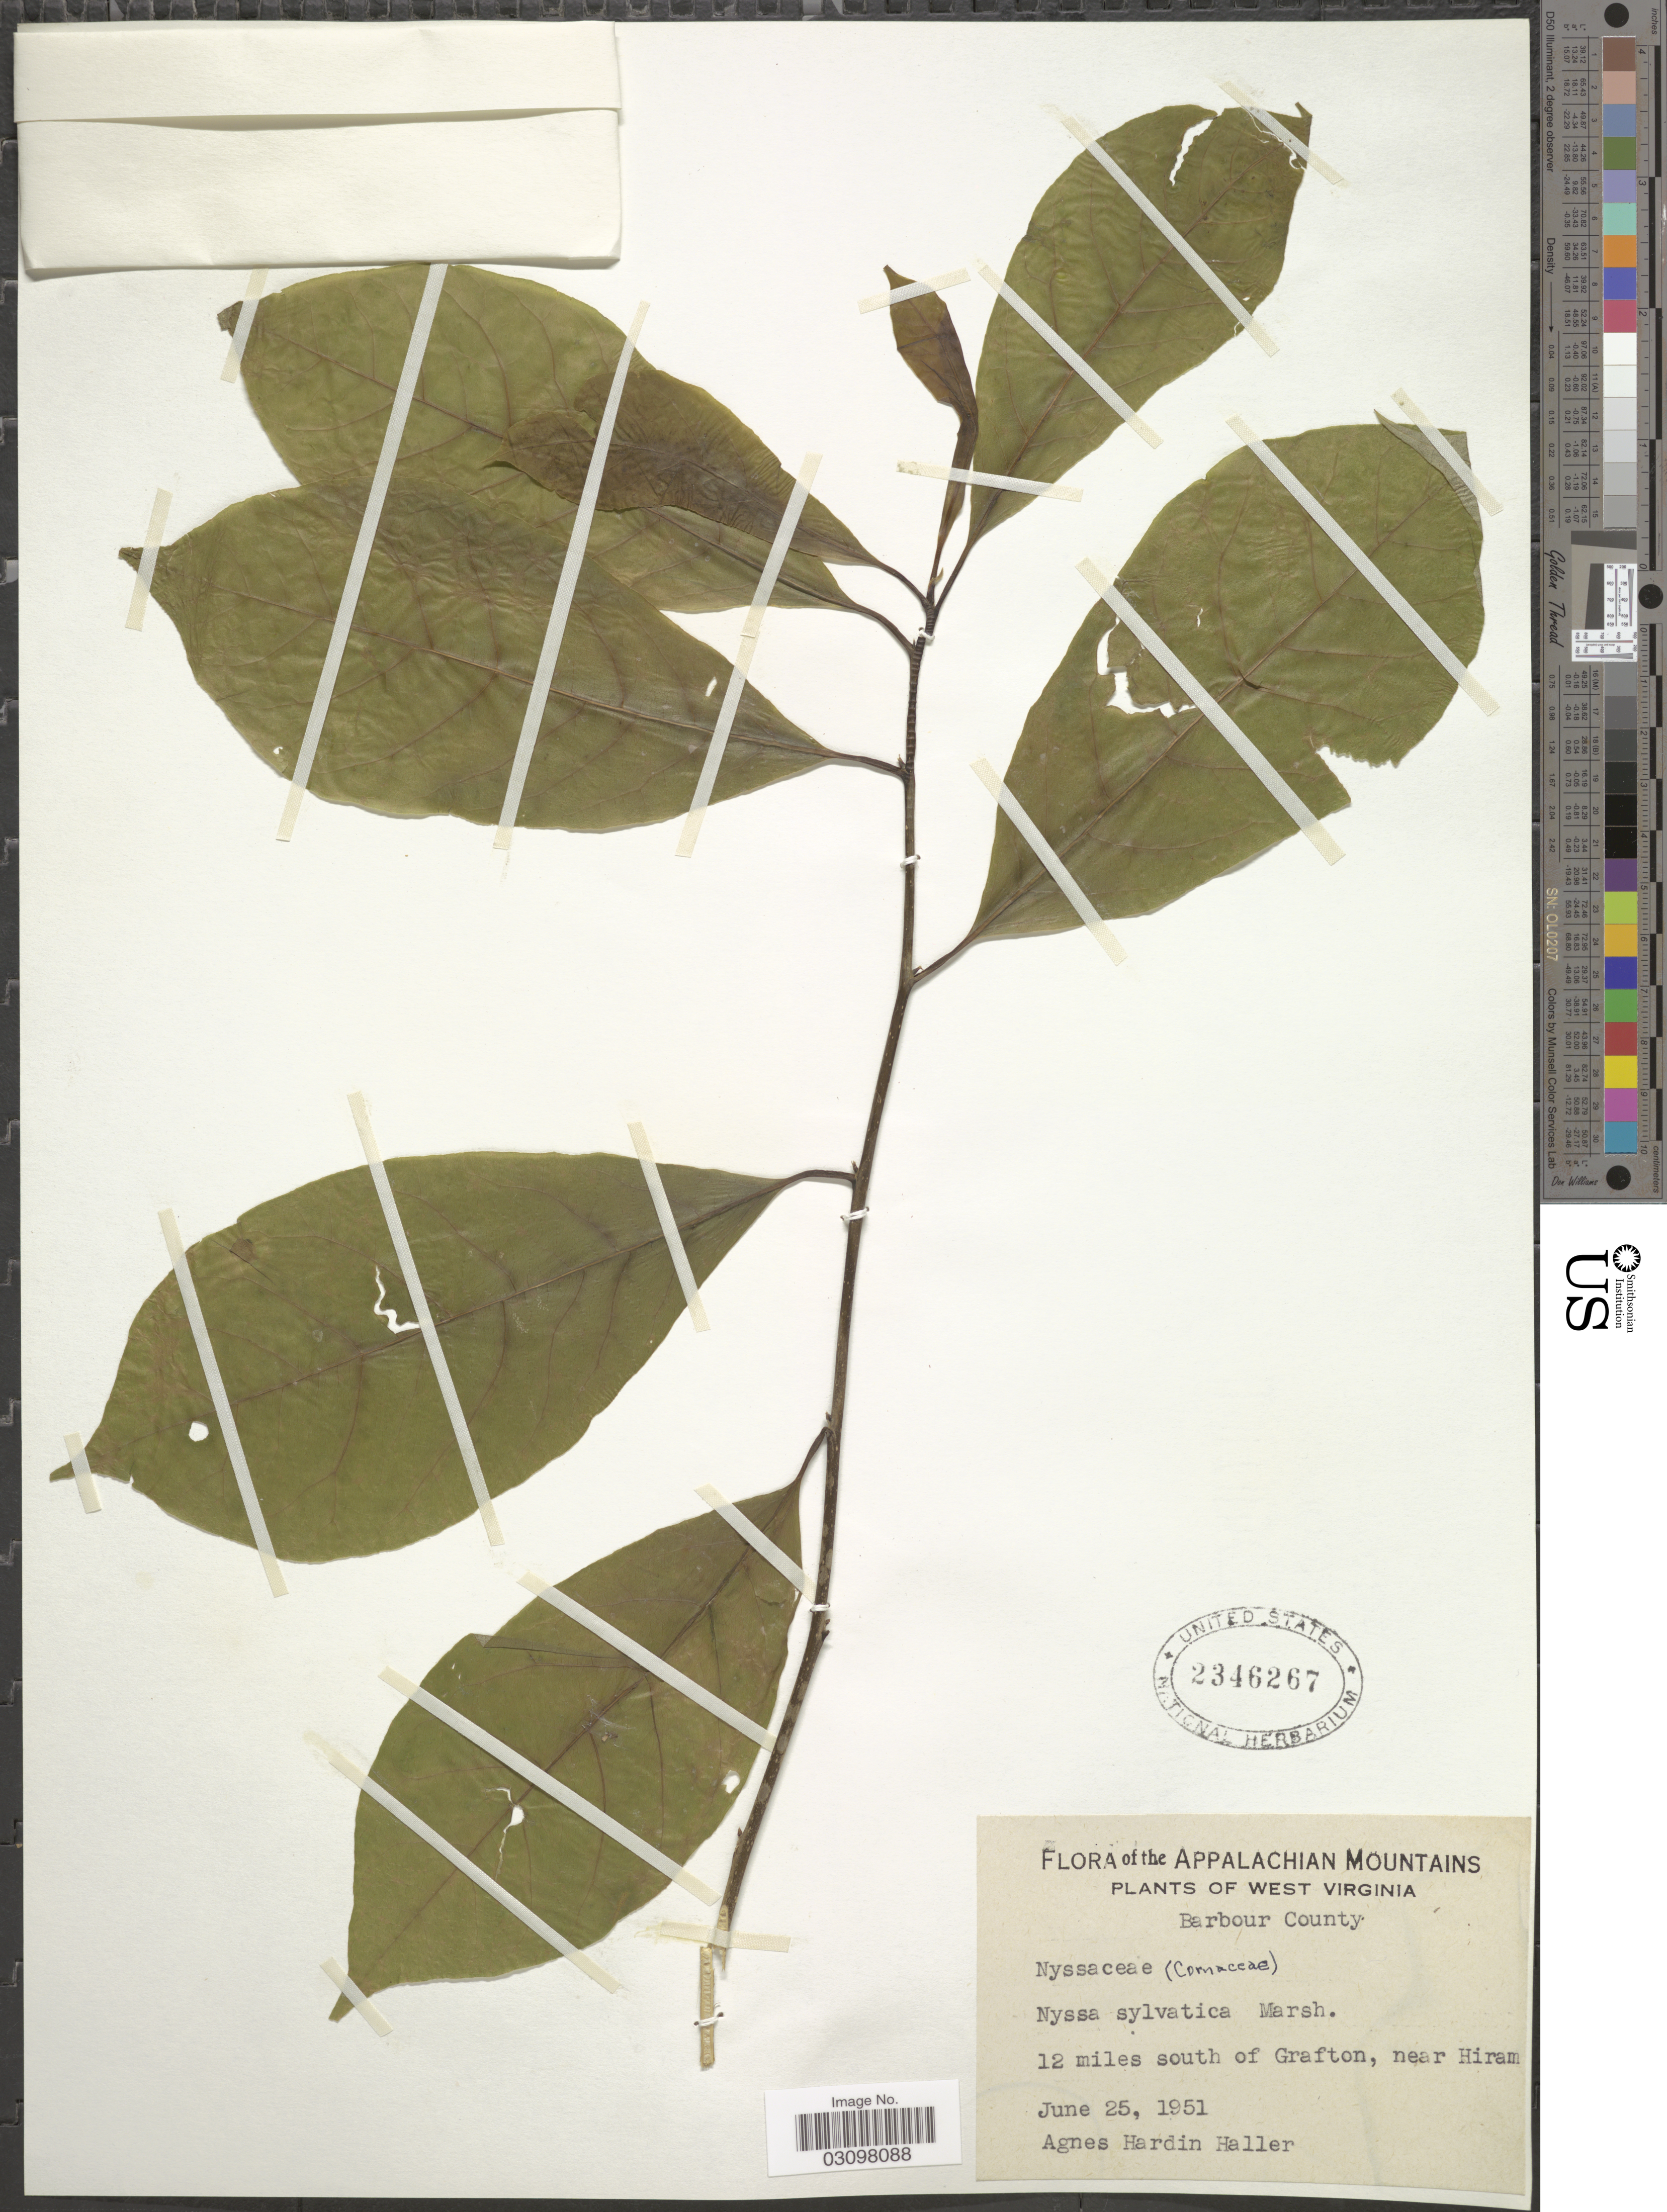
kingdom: Plantae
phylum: Tracheophyta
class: Magnoliopsida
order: Cornales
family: Nyssaceae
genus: Nyssa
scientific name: Nyssa sylvatica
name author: Marshall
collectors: A. Haller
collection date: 1951-06-25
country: United States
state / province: West Virginia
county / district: Barbour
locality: Barbour County. 12 miles south of Grafton, near Hiram.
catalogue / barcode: US 2346267